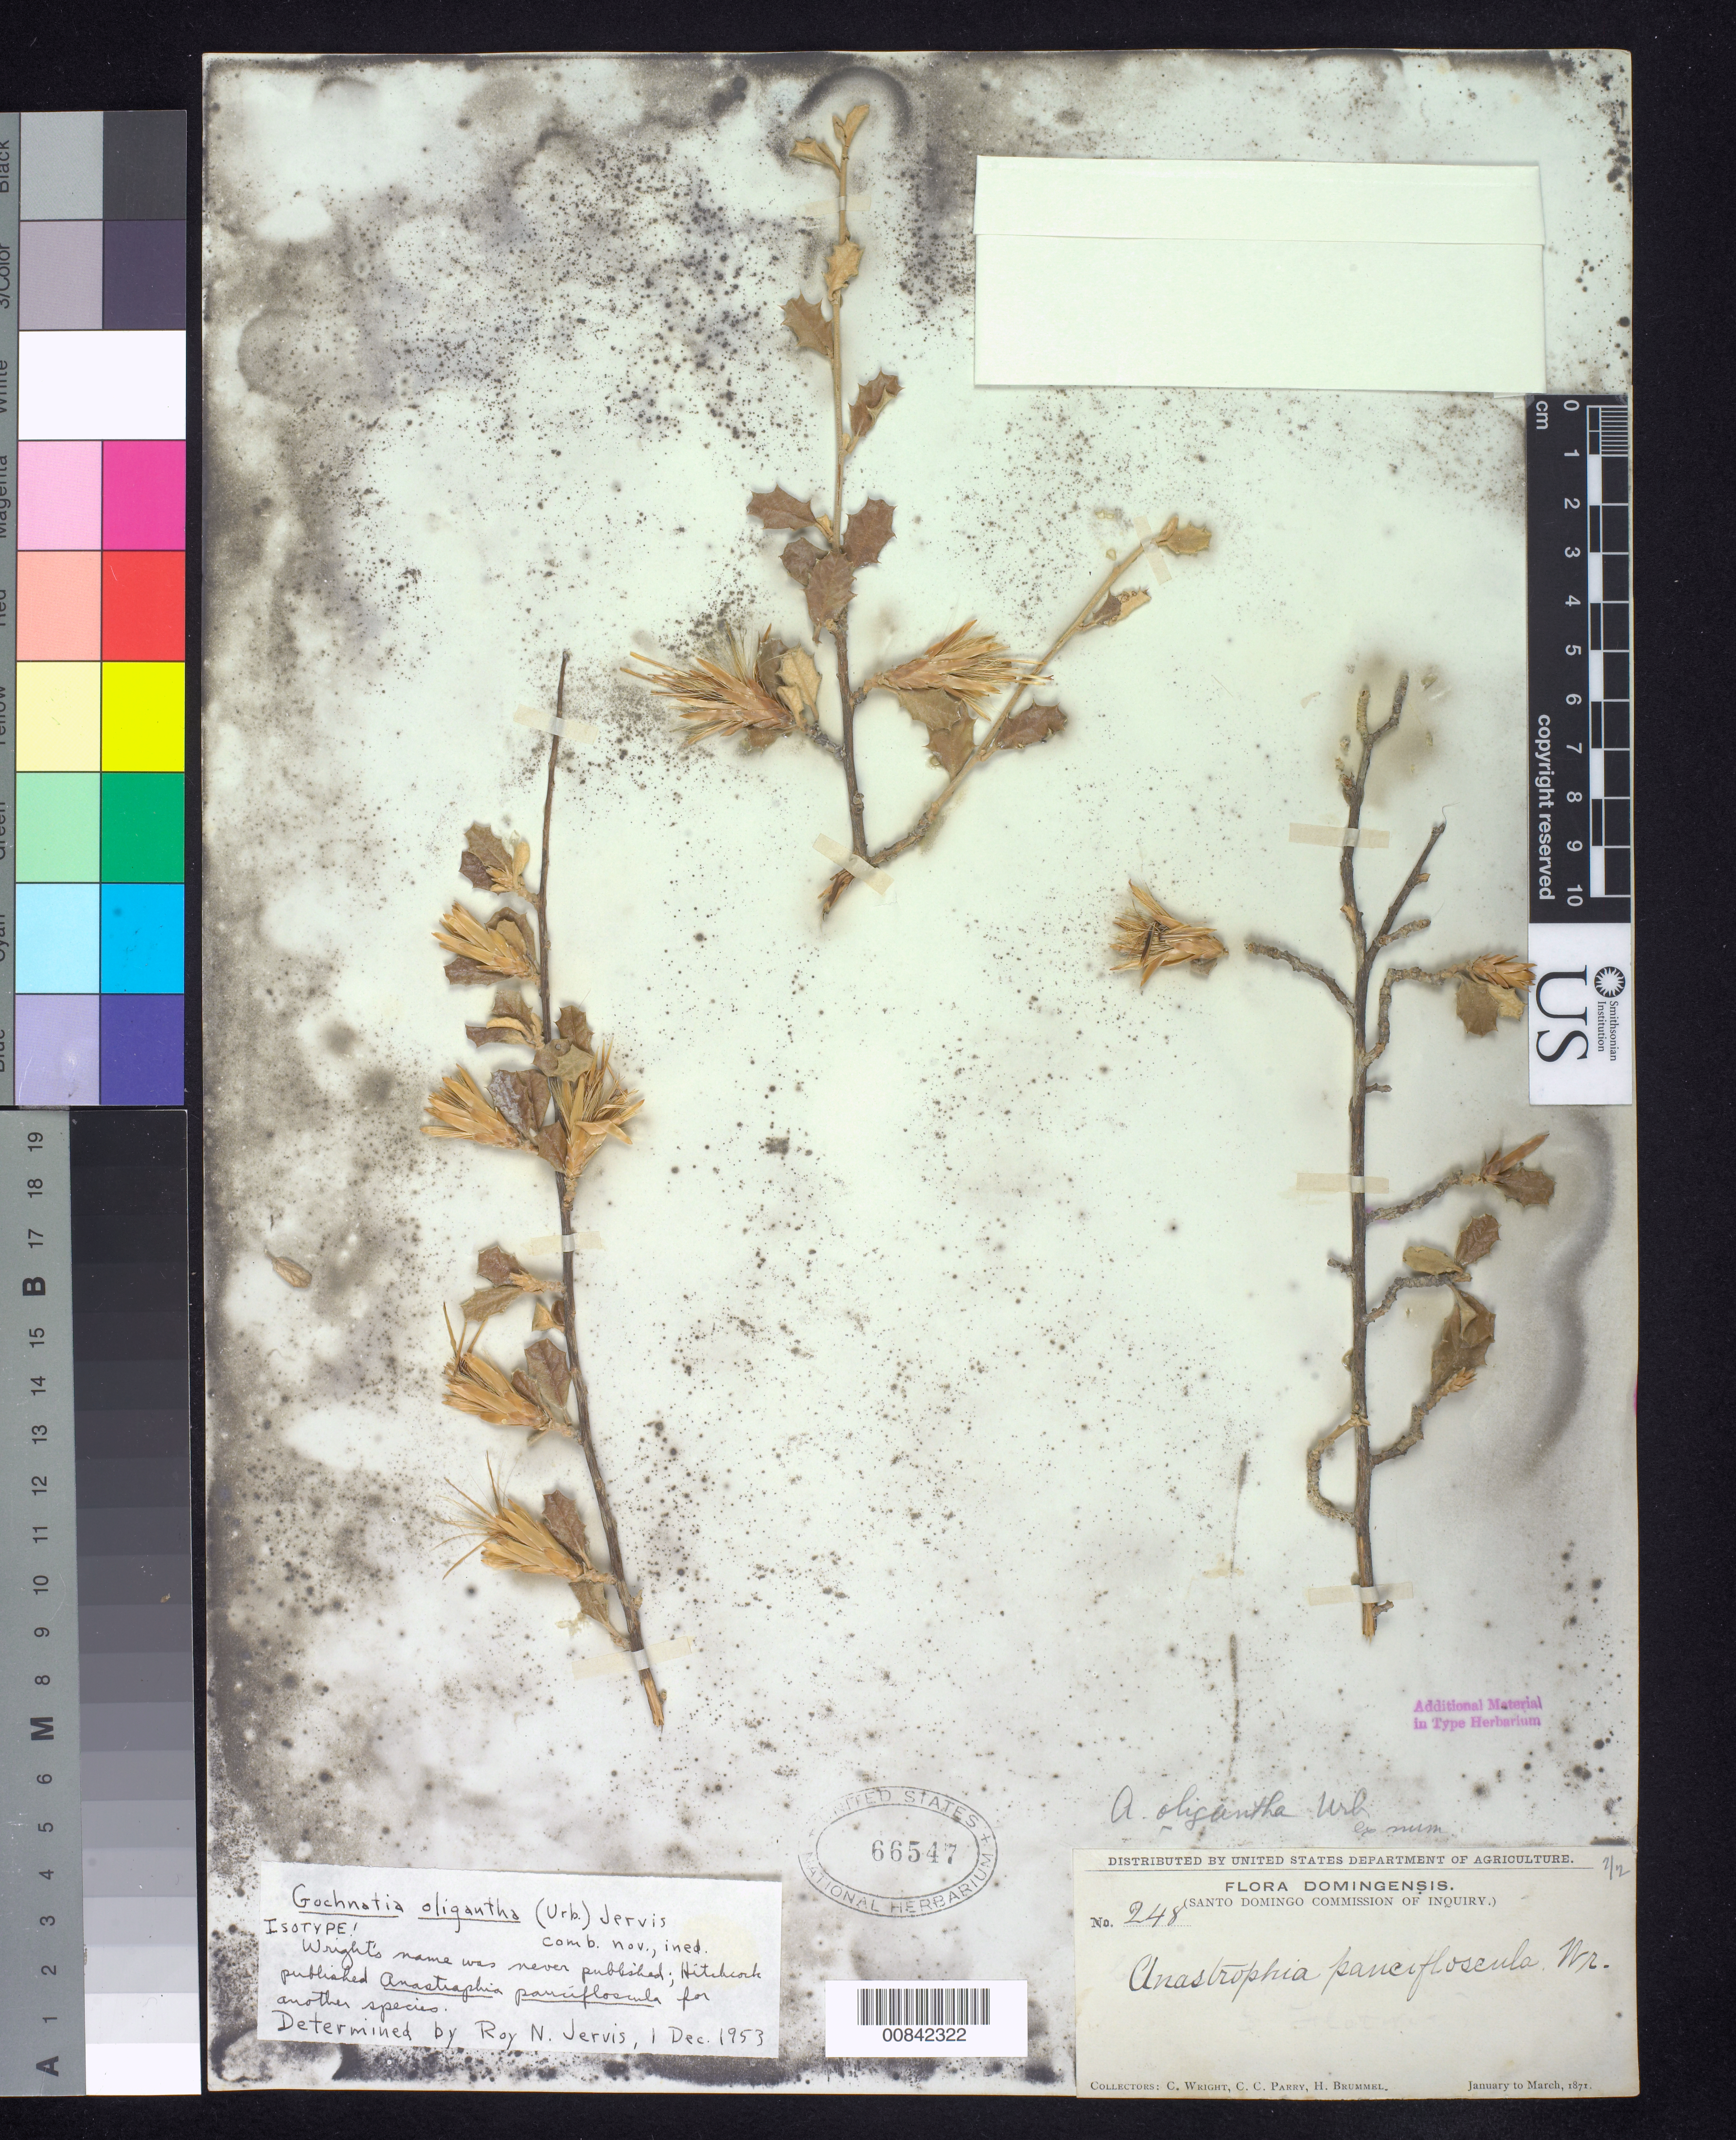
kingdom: Plantae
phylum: Tracheophyta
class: Magnoliopsida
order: Asterales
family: Asteraceae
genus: Anastraphia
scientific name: Anastraphia oligantha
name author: Urb.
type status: Isotype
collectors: C. Wright, C. C. Parry & H. Brummel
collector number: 248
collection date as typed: Jan 1871 to -- Mar 1871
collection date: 1871-01/1871-03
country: Dominican Republic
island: Hispaniola Island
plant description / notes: Currently accepted name as cited by Howard, J. Arnold Arbor. 42: 137 (1961) & by Cabrera, Revista Mus. La Plata (n.s.), Bot. 12(66): 48 (1971).; Possibly also a paratype or syntype of Anastraphia pauciflosculosa C. Wright ex Hitchc., Annual Rep. Missouri Bot. Gard. 4: 102 (1893).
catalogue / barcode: US 66547